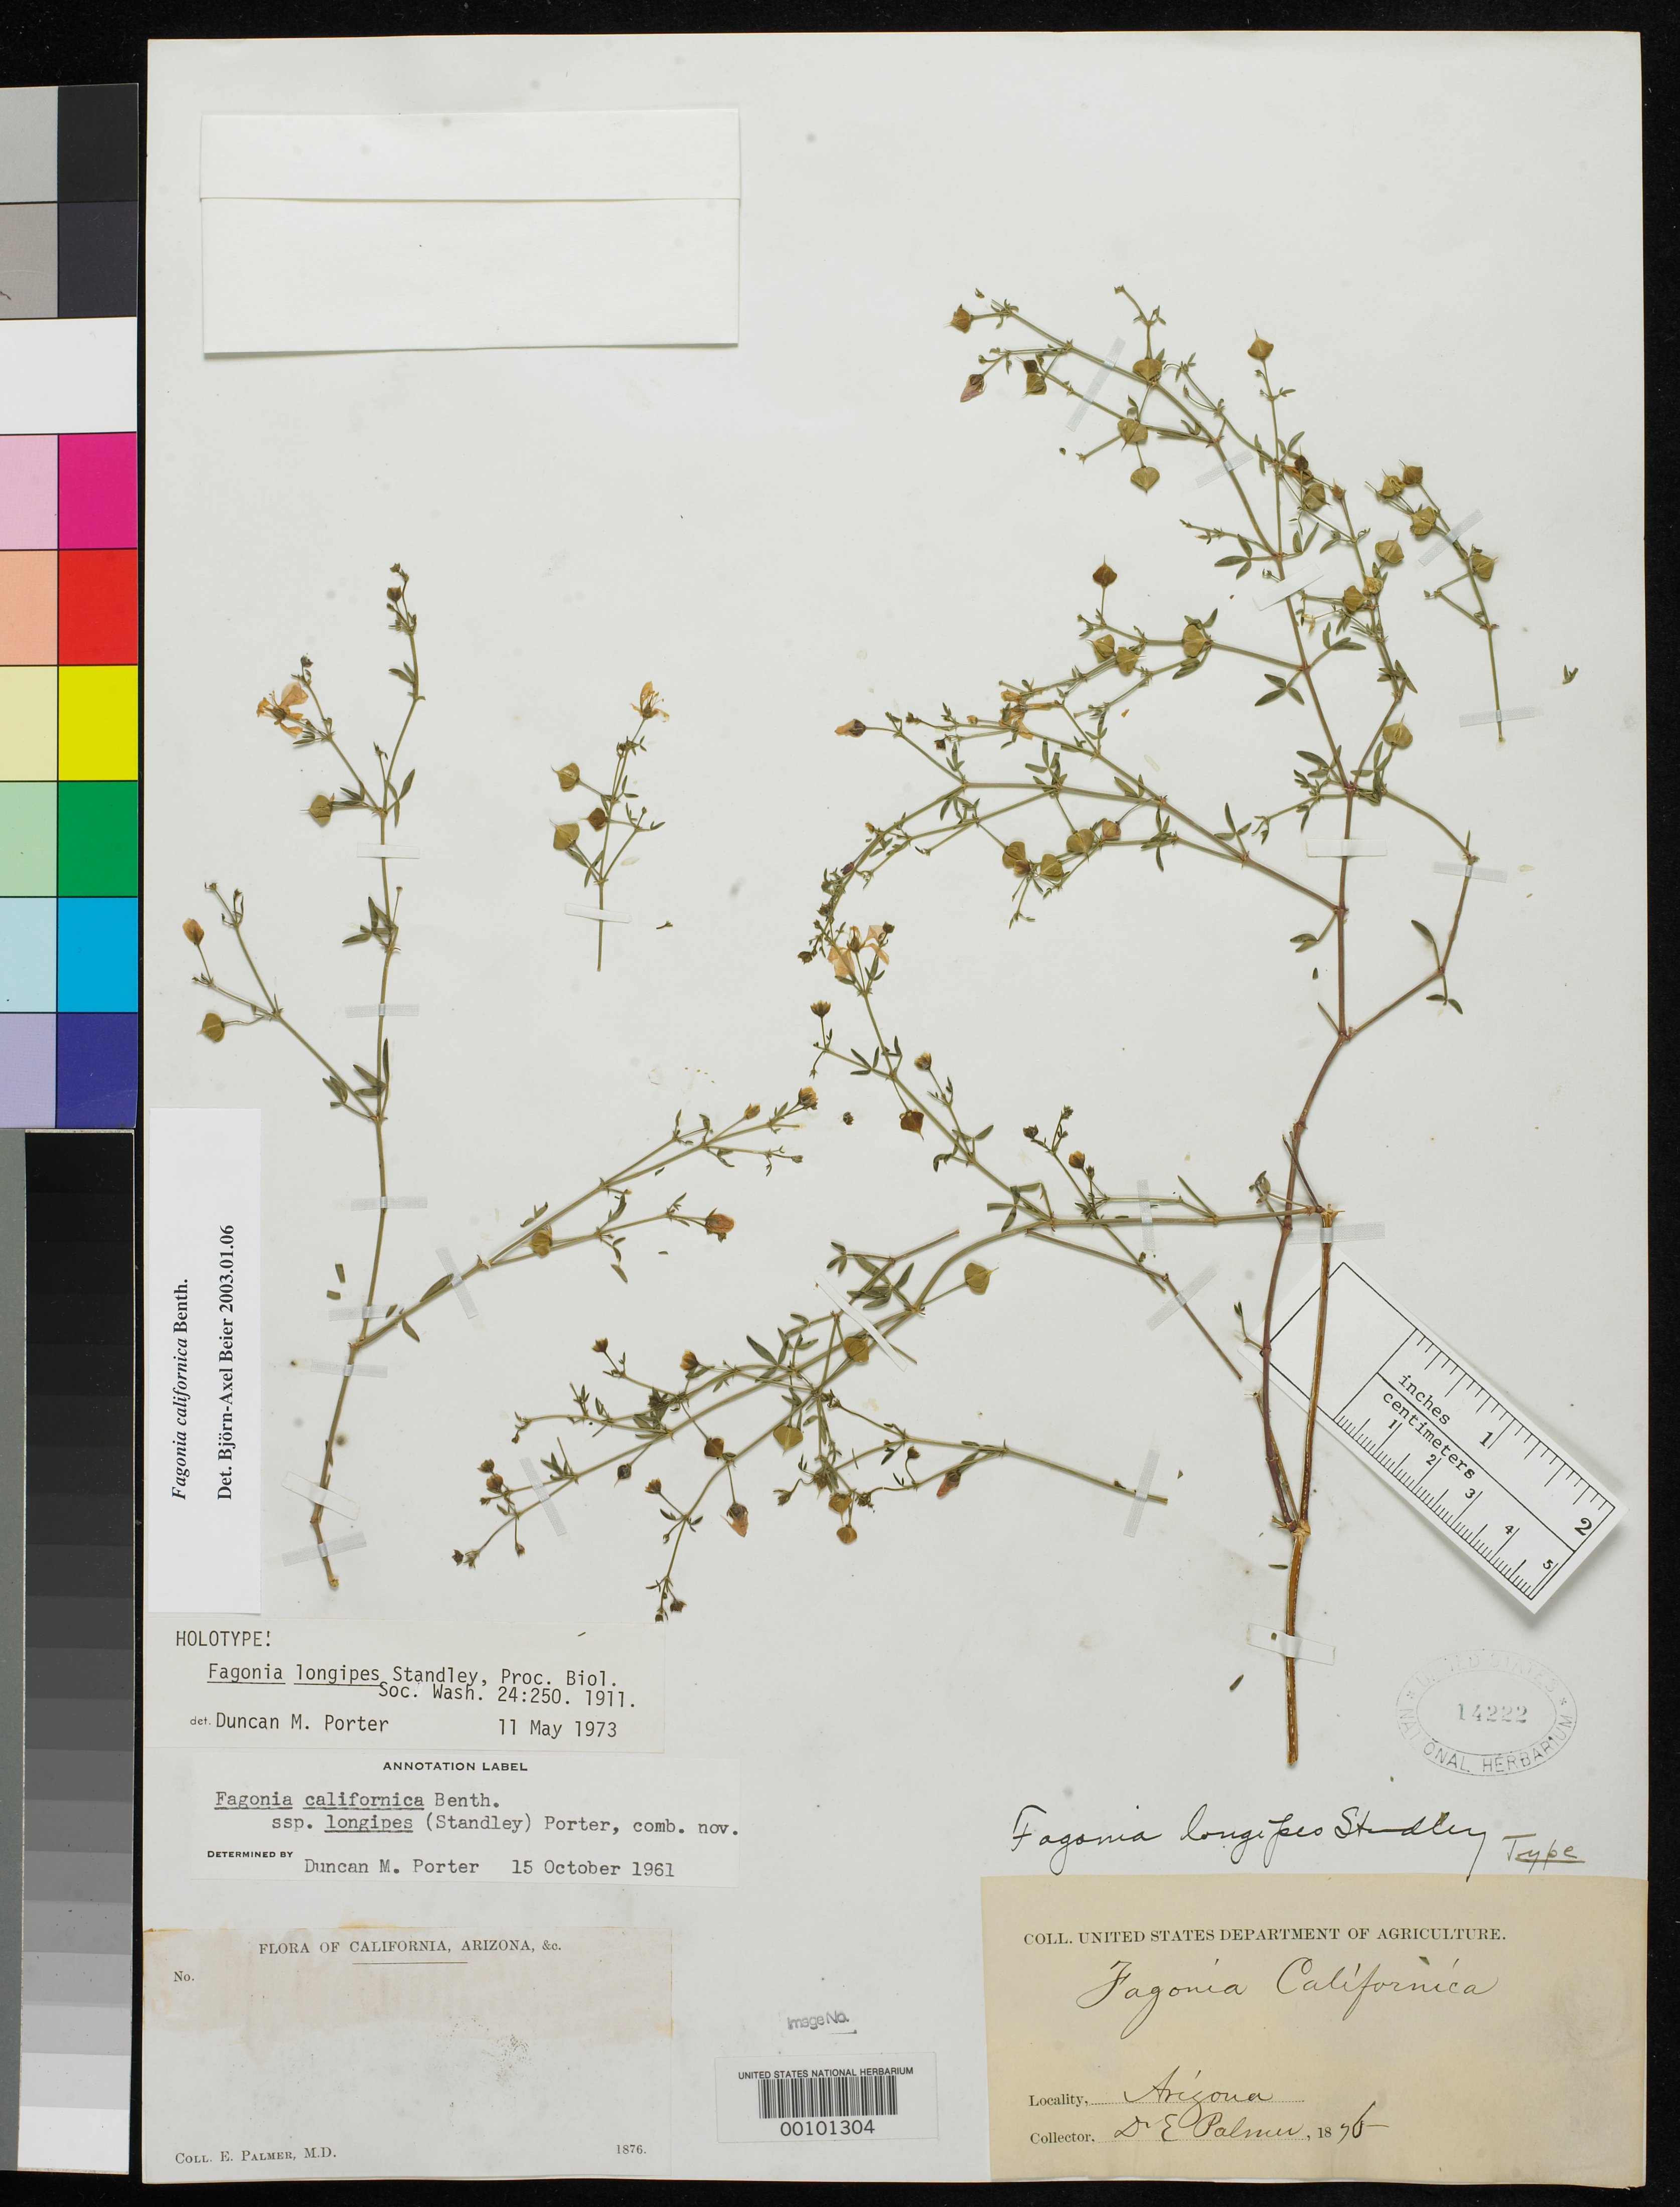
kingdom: Plantae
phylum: Tracheophyta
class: Magnoliopsida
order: Zygophyllales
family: Zygophyllaceae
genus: Fagonia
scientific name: Fagonia longipes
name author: Standl.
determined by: Beier, Björn-Axel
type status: Holotype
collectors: E. Palmer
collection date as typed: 1876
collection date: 1876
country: United States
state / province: Arizona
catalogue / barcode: US 14222